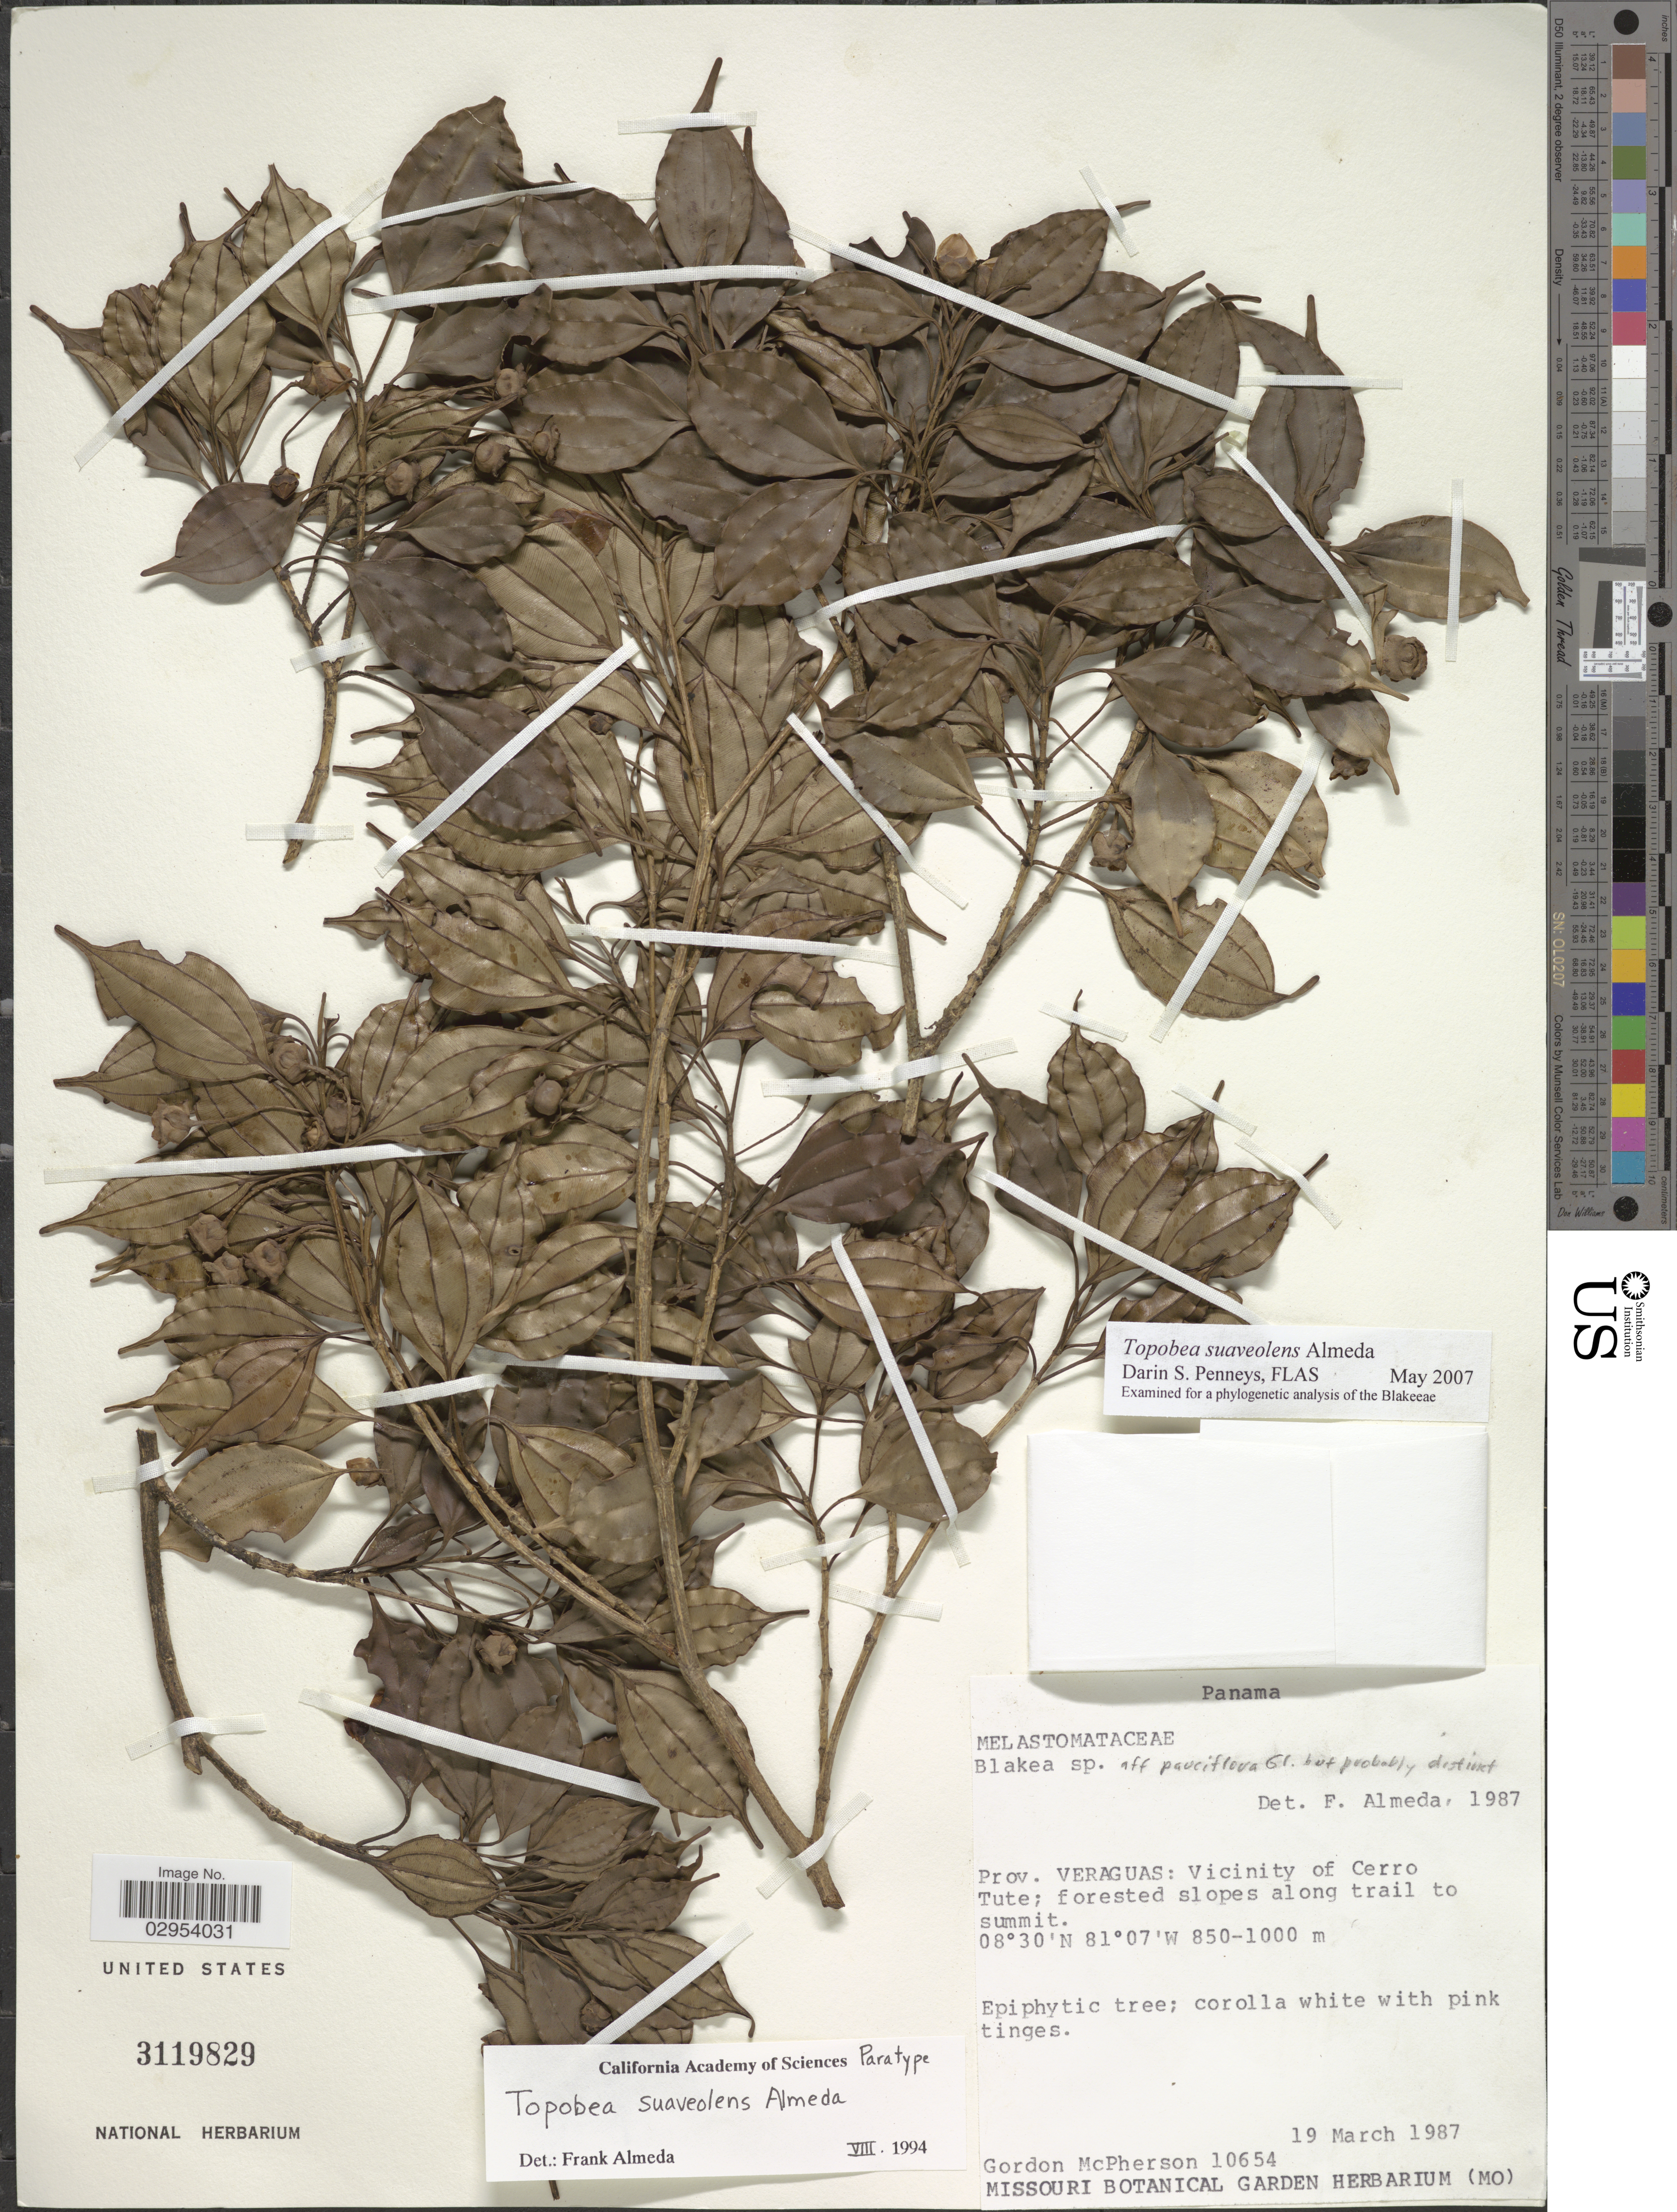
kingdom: Plantae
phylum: Tracheophyta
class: Magnoliopsida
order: Myrtales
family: Melastomataceae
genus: Topobea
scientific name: Topobea suaveolens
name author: Almeda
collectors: G. D. McPherson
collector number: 10654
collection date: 1987-03-19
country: Panama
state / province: Veraguas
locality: Vicinity of Cerro Tute; forested slopes along trail to summit.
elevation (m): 850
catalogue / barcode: US 3119829